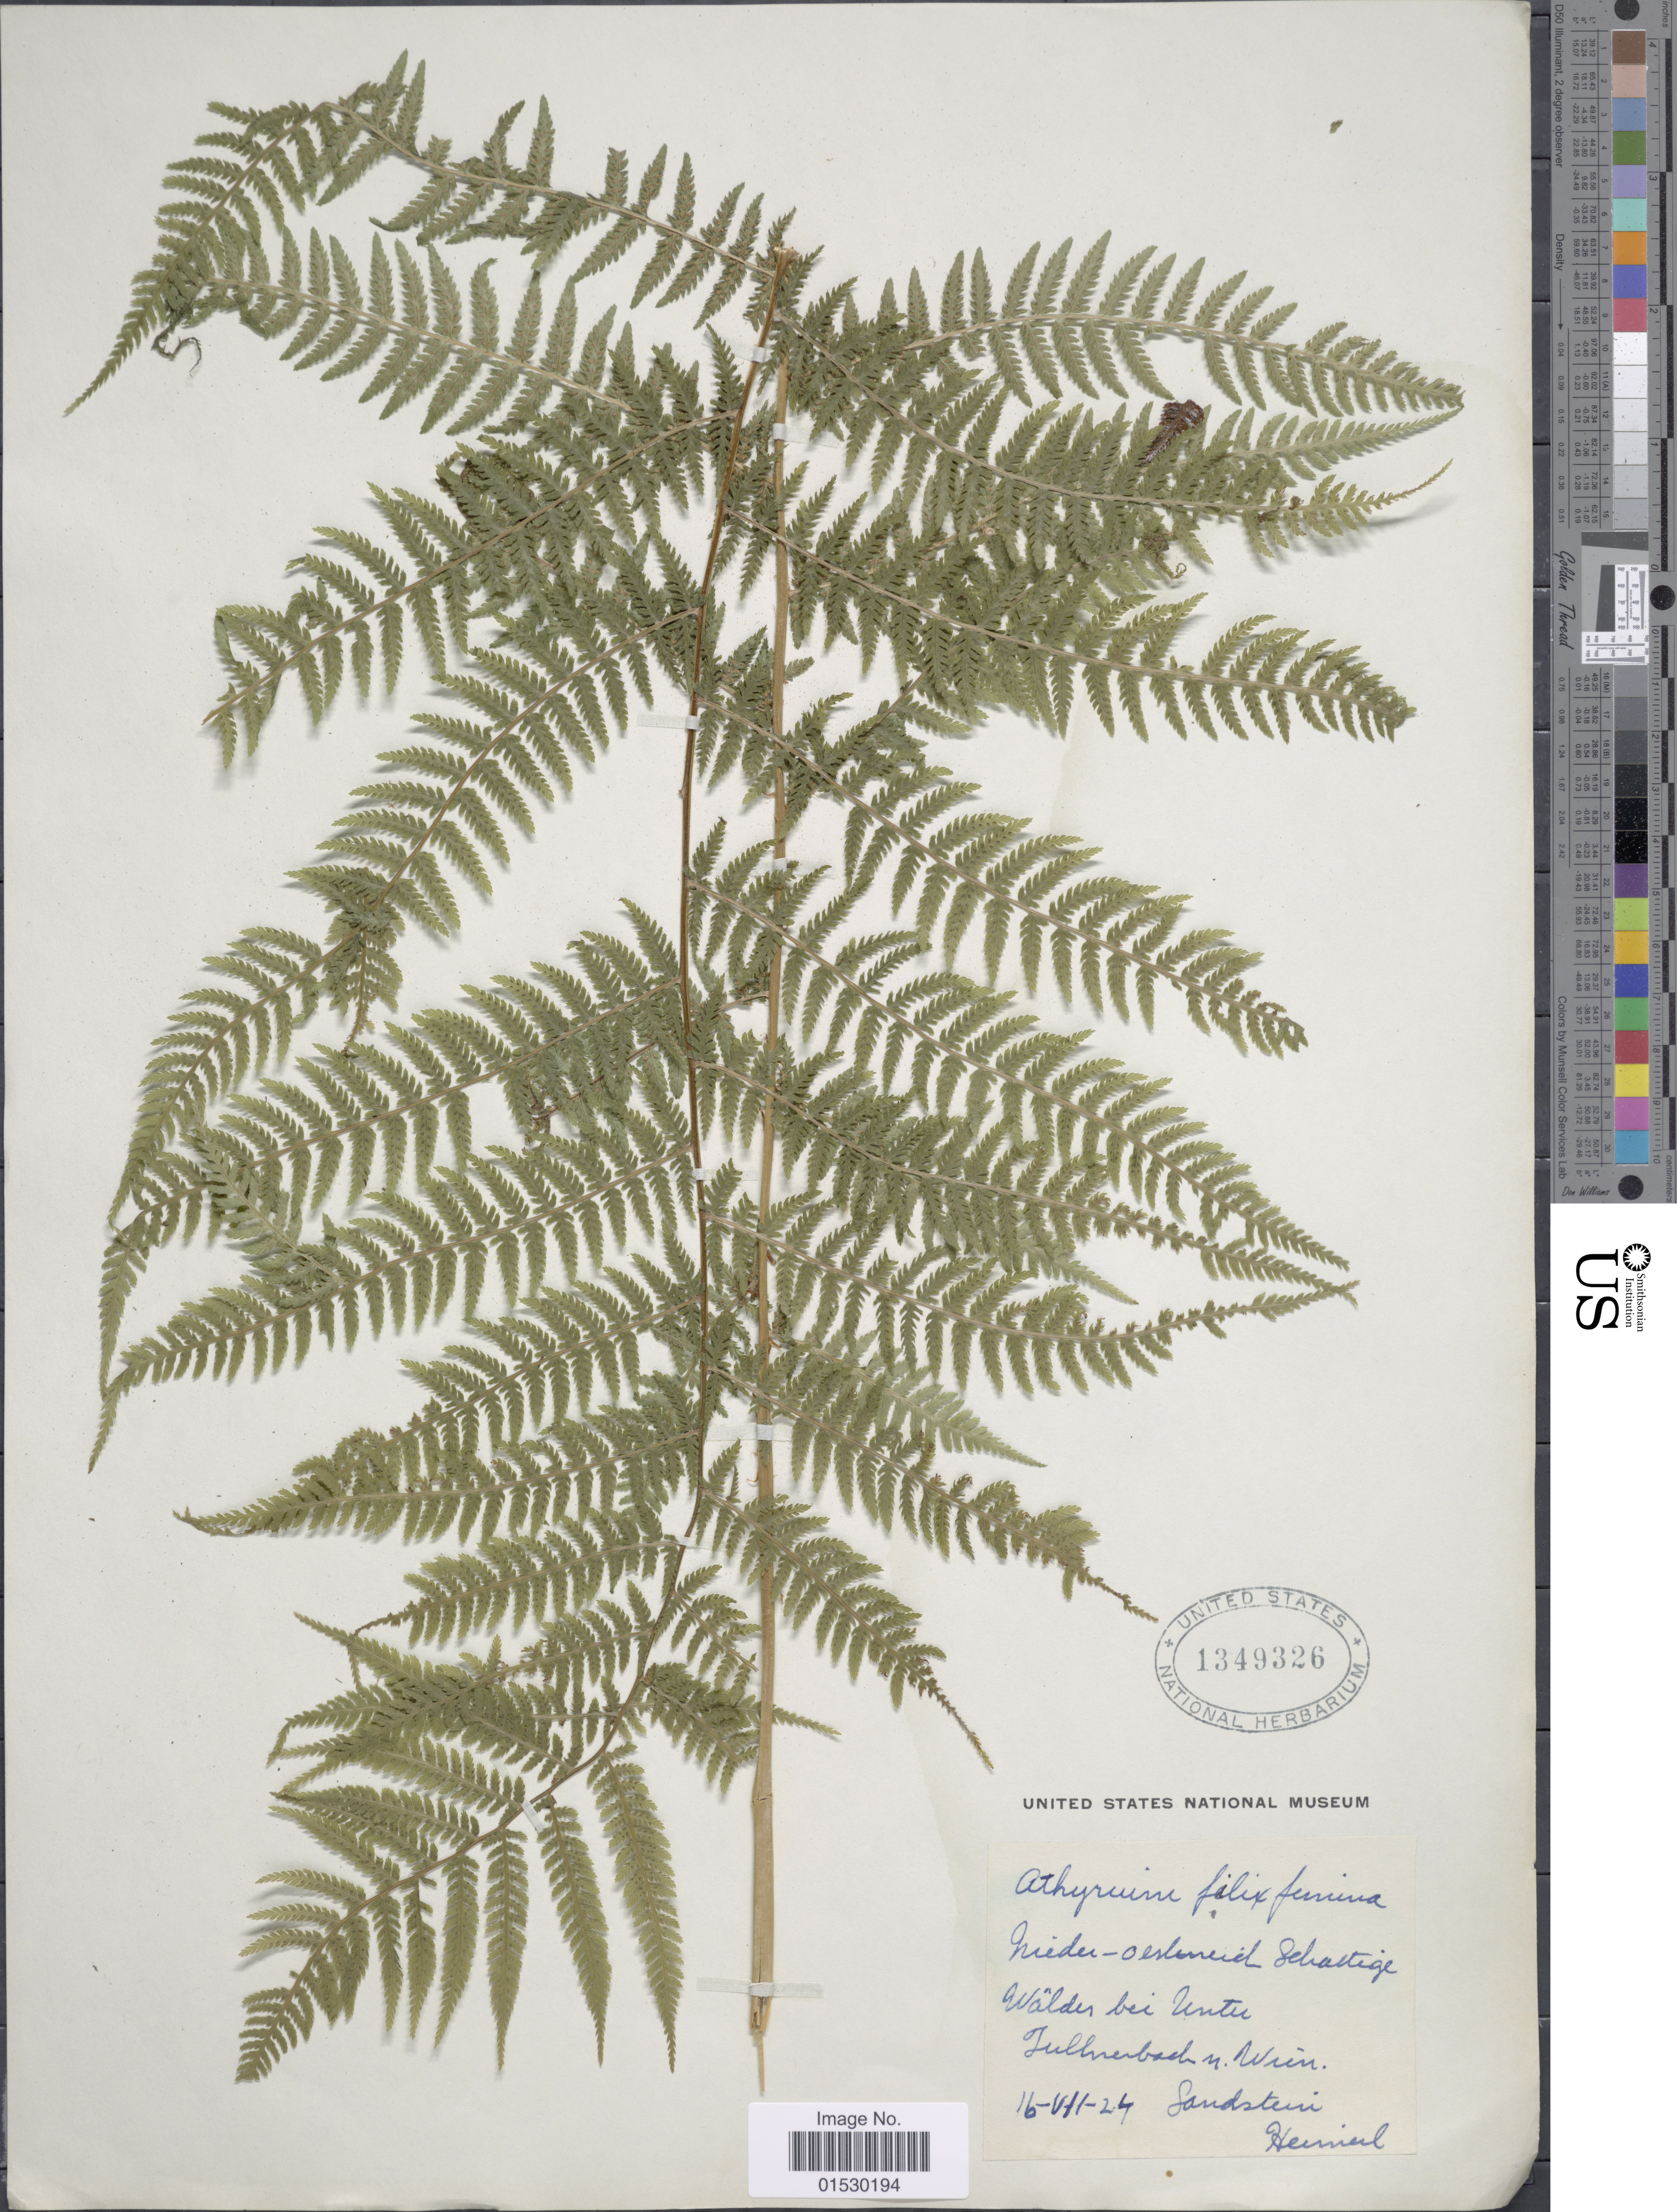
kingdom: Plantae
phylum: Tracheophyta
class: Polypodiopsida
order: Polypodiales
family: Athyriaceae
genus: Athyrium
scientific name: Athyrium filix-femina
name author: (L.) Roth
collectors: Sandsten & Hermal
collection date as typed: Transcribed d/m/y: 16/7/24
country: Austria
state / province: Niederosterreich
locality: Walden beu untu Jullnebach n Wun [interpreted]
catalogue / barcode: US 1349326